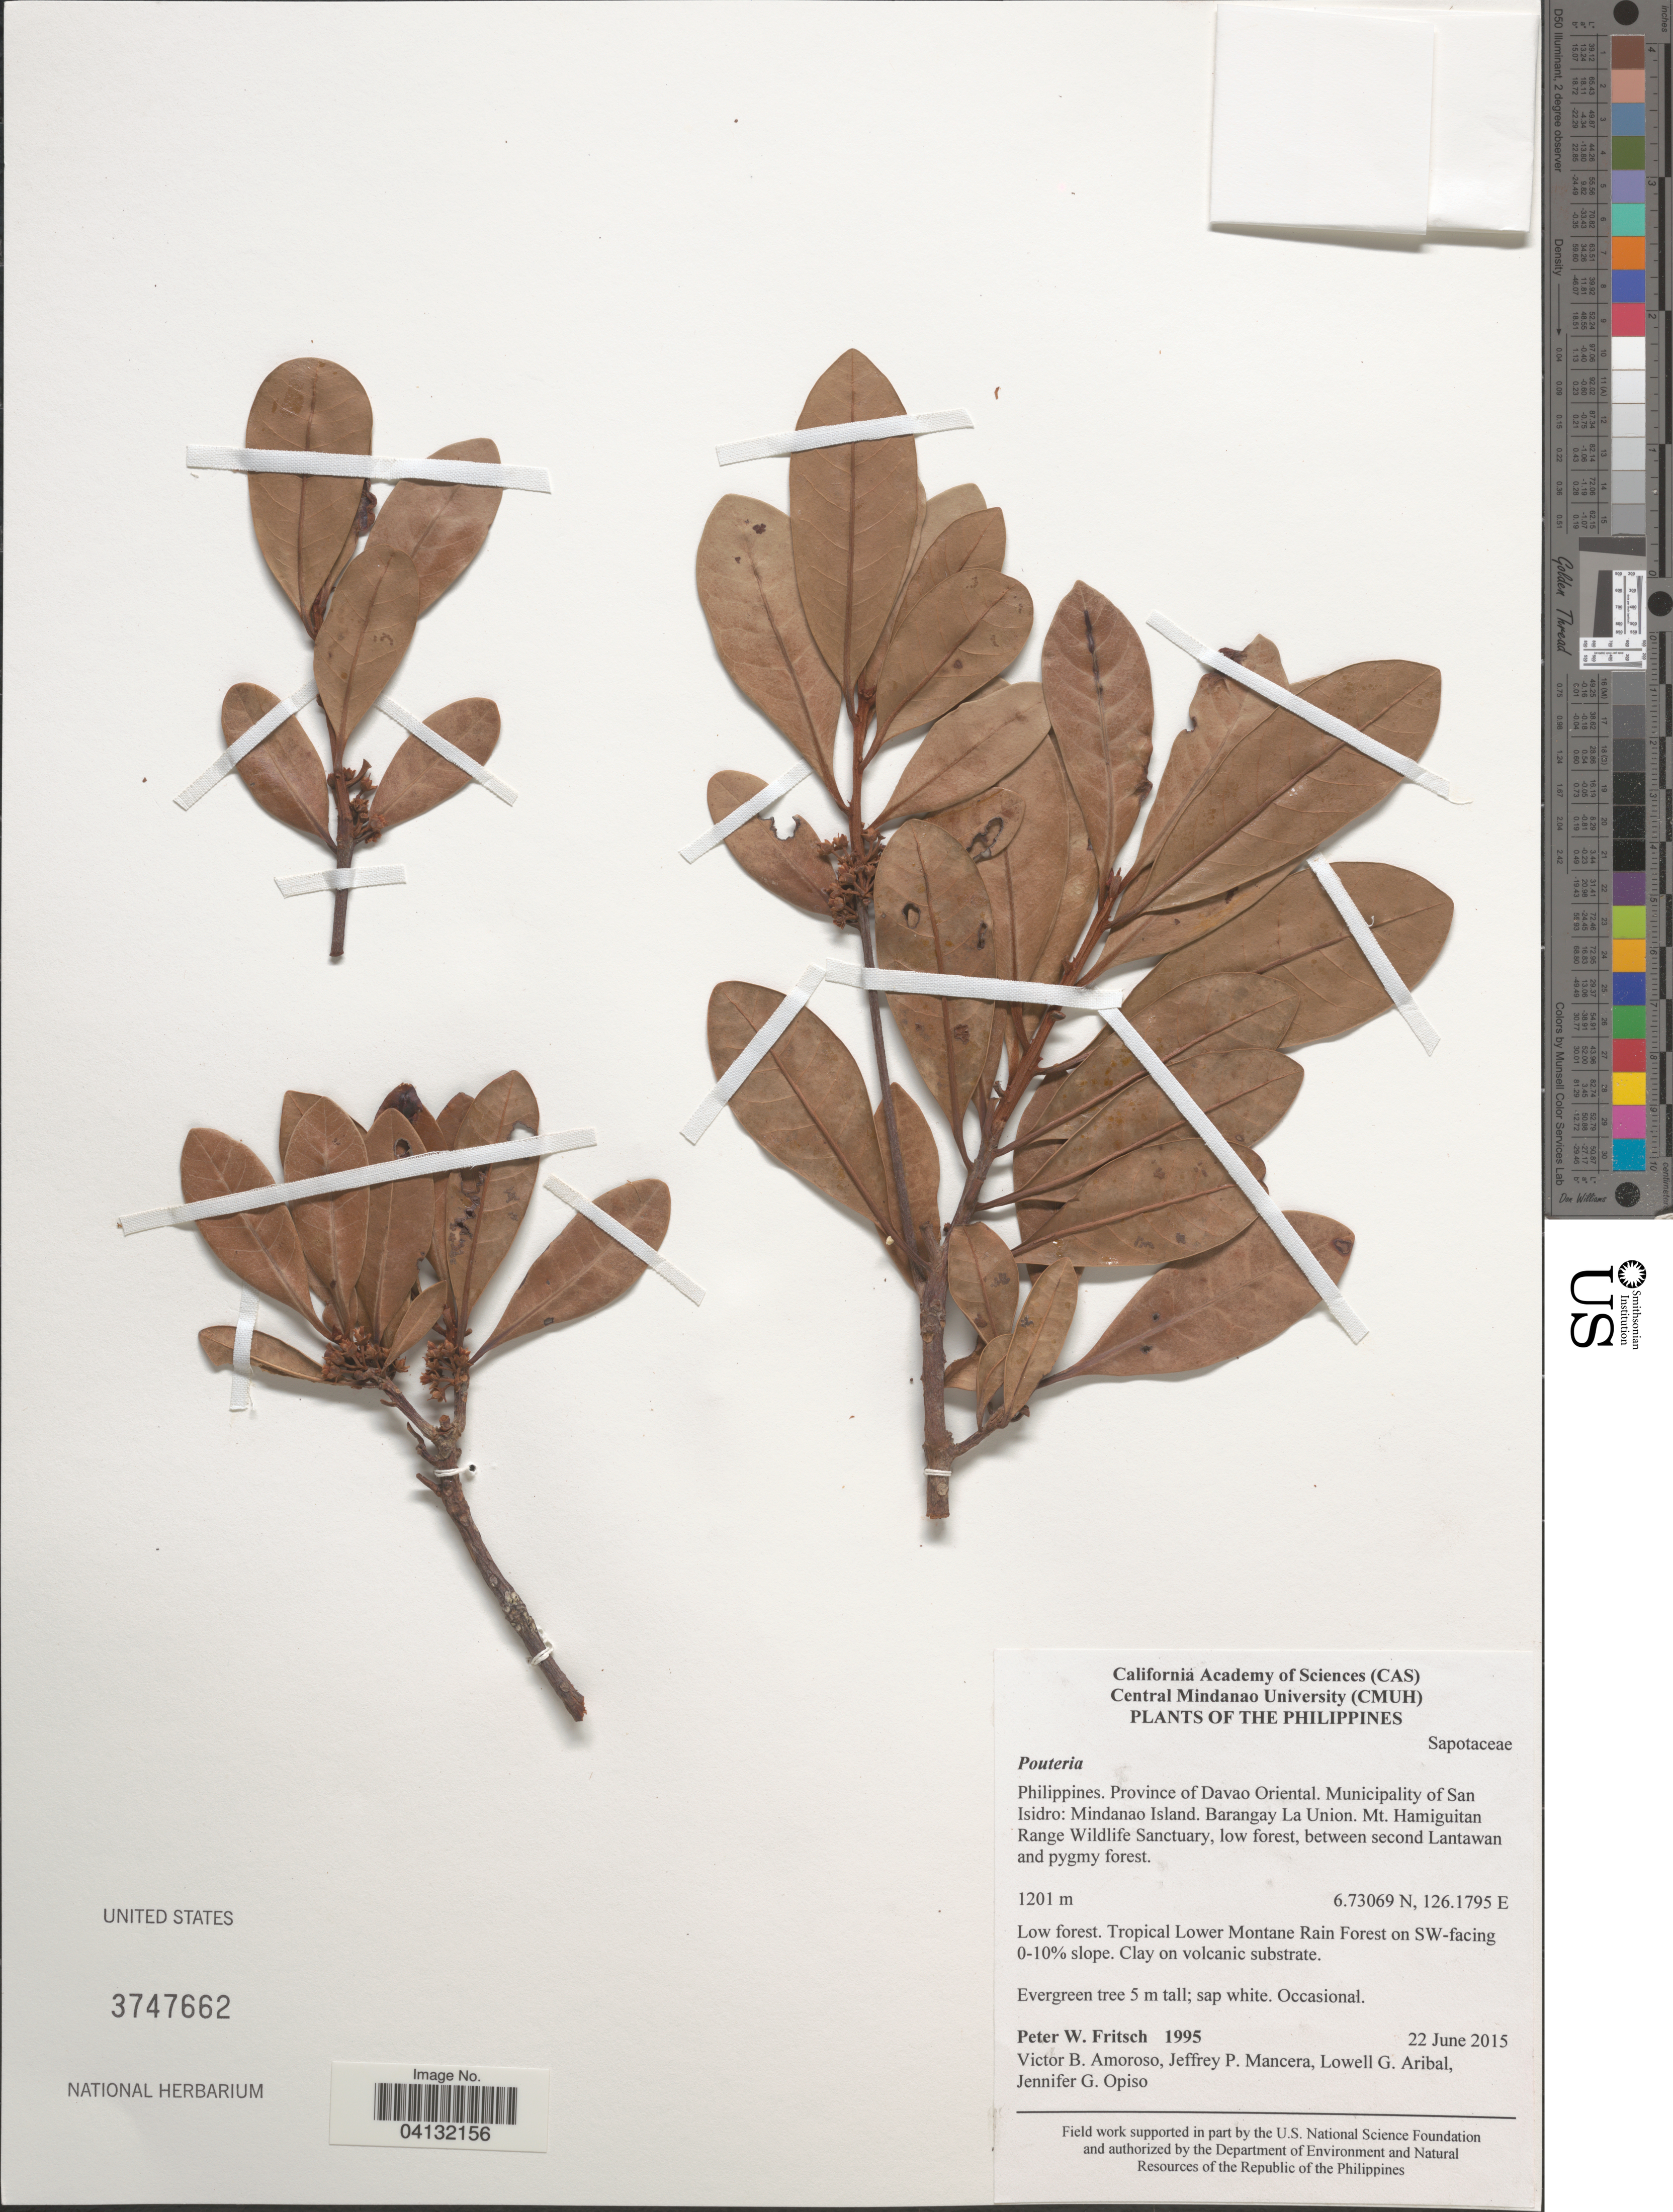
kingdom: Plantae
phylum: Tracheophyta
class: Magnoliopsida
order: Ericales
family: Sapotaceae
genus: Pouteria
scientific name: Pouteria sp.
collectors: P. W. Fritsch, V. Amoroso, J. Mancera, L. Aribal & J. Opiso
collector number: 1995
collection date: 2015-06-22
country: Philippines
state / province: Davao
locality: Province of Davao Oriental. Municipality of San Isidro: Mindanao Island. Barangay La Union. Mt. Hamiguitan Range Wildlife Sanctuary, low forest, between second Lantawan and pygmy forest. Low forest. Tropical Lower Montane Rain Forest on SW-facing 0-10%.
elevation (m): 1201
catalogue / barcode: US 3747662